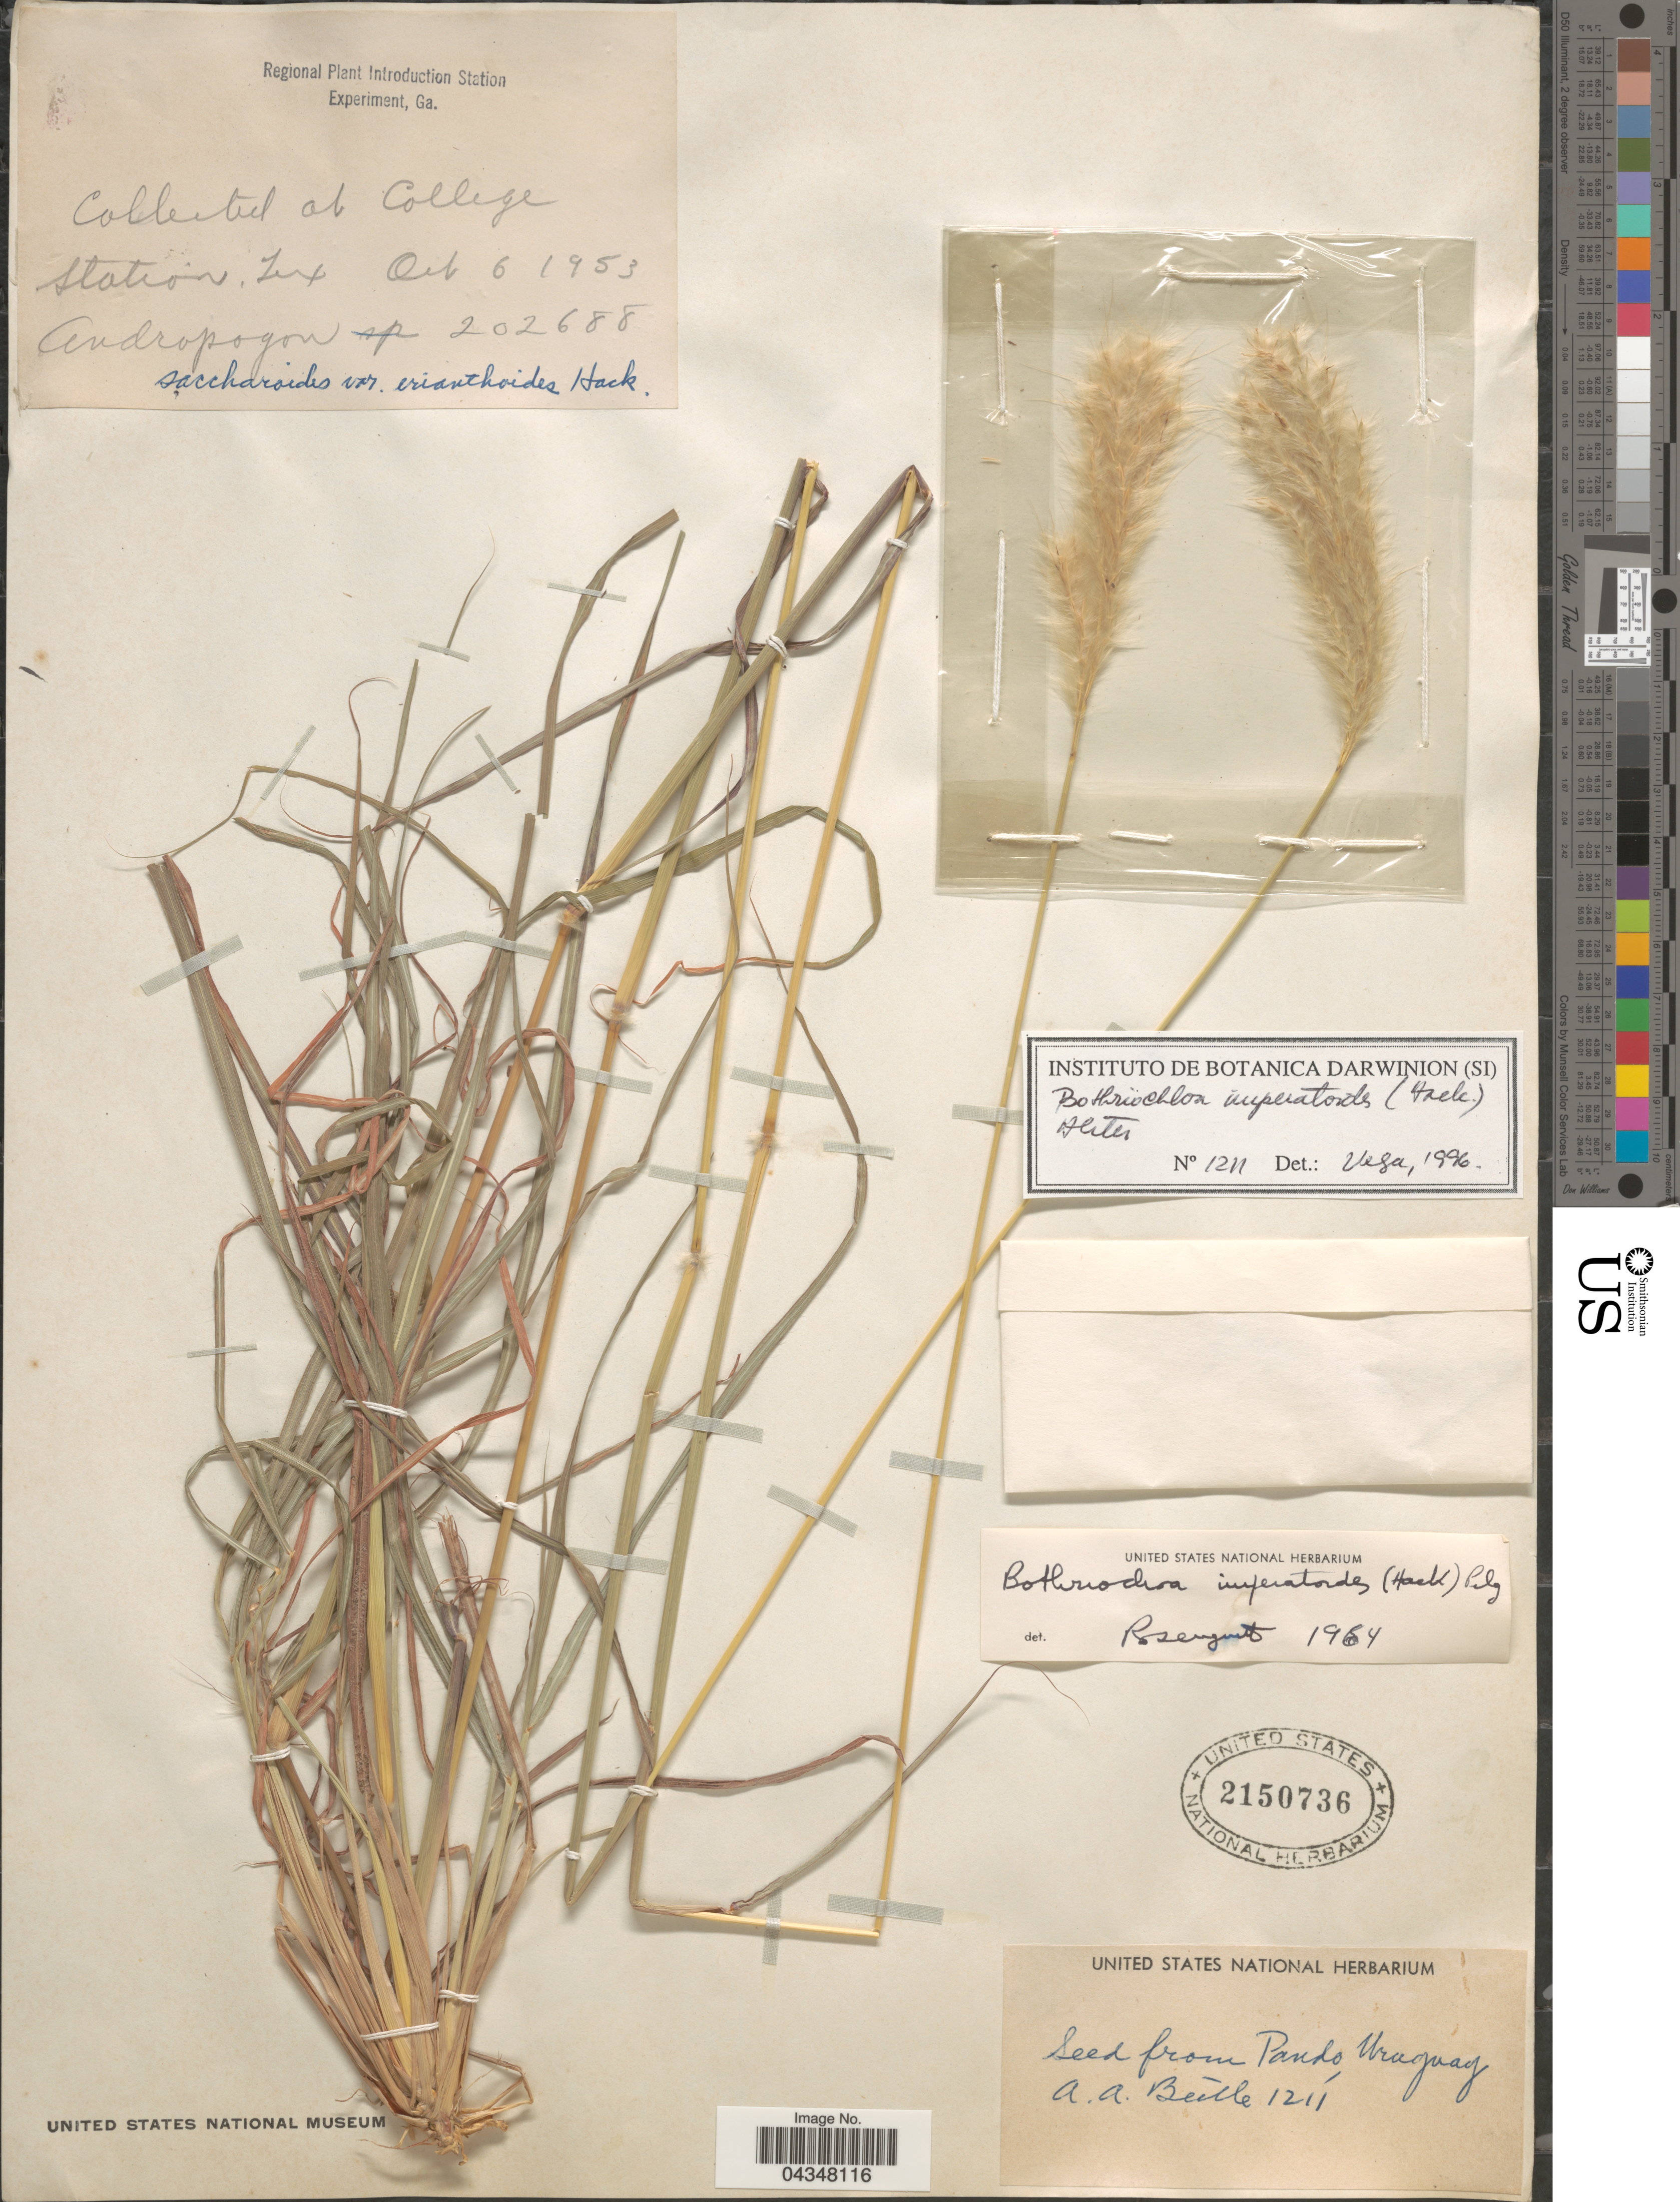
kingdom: Plantae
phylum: Tracheophyta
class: Liliopsida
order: Poales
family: Poaceae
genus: Bothriochloa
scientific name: Bothriochloa imperatoides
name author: (Hack.) Herter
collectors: A. A. Beetle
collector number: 202688?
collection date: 1953-10-06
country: United States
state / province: Texas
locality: College Station.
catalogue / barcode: US 2150736